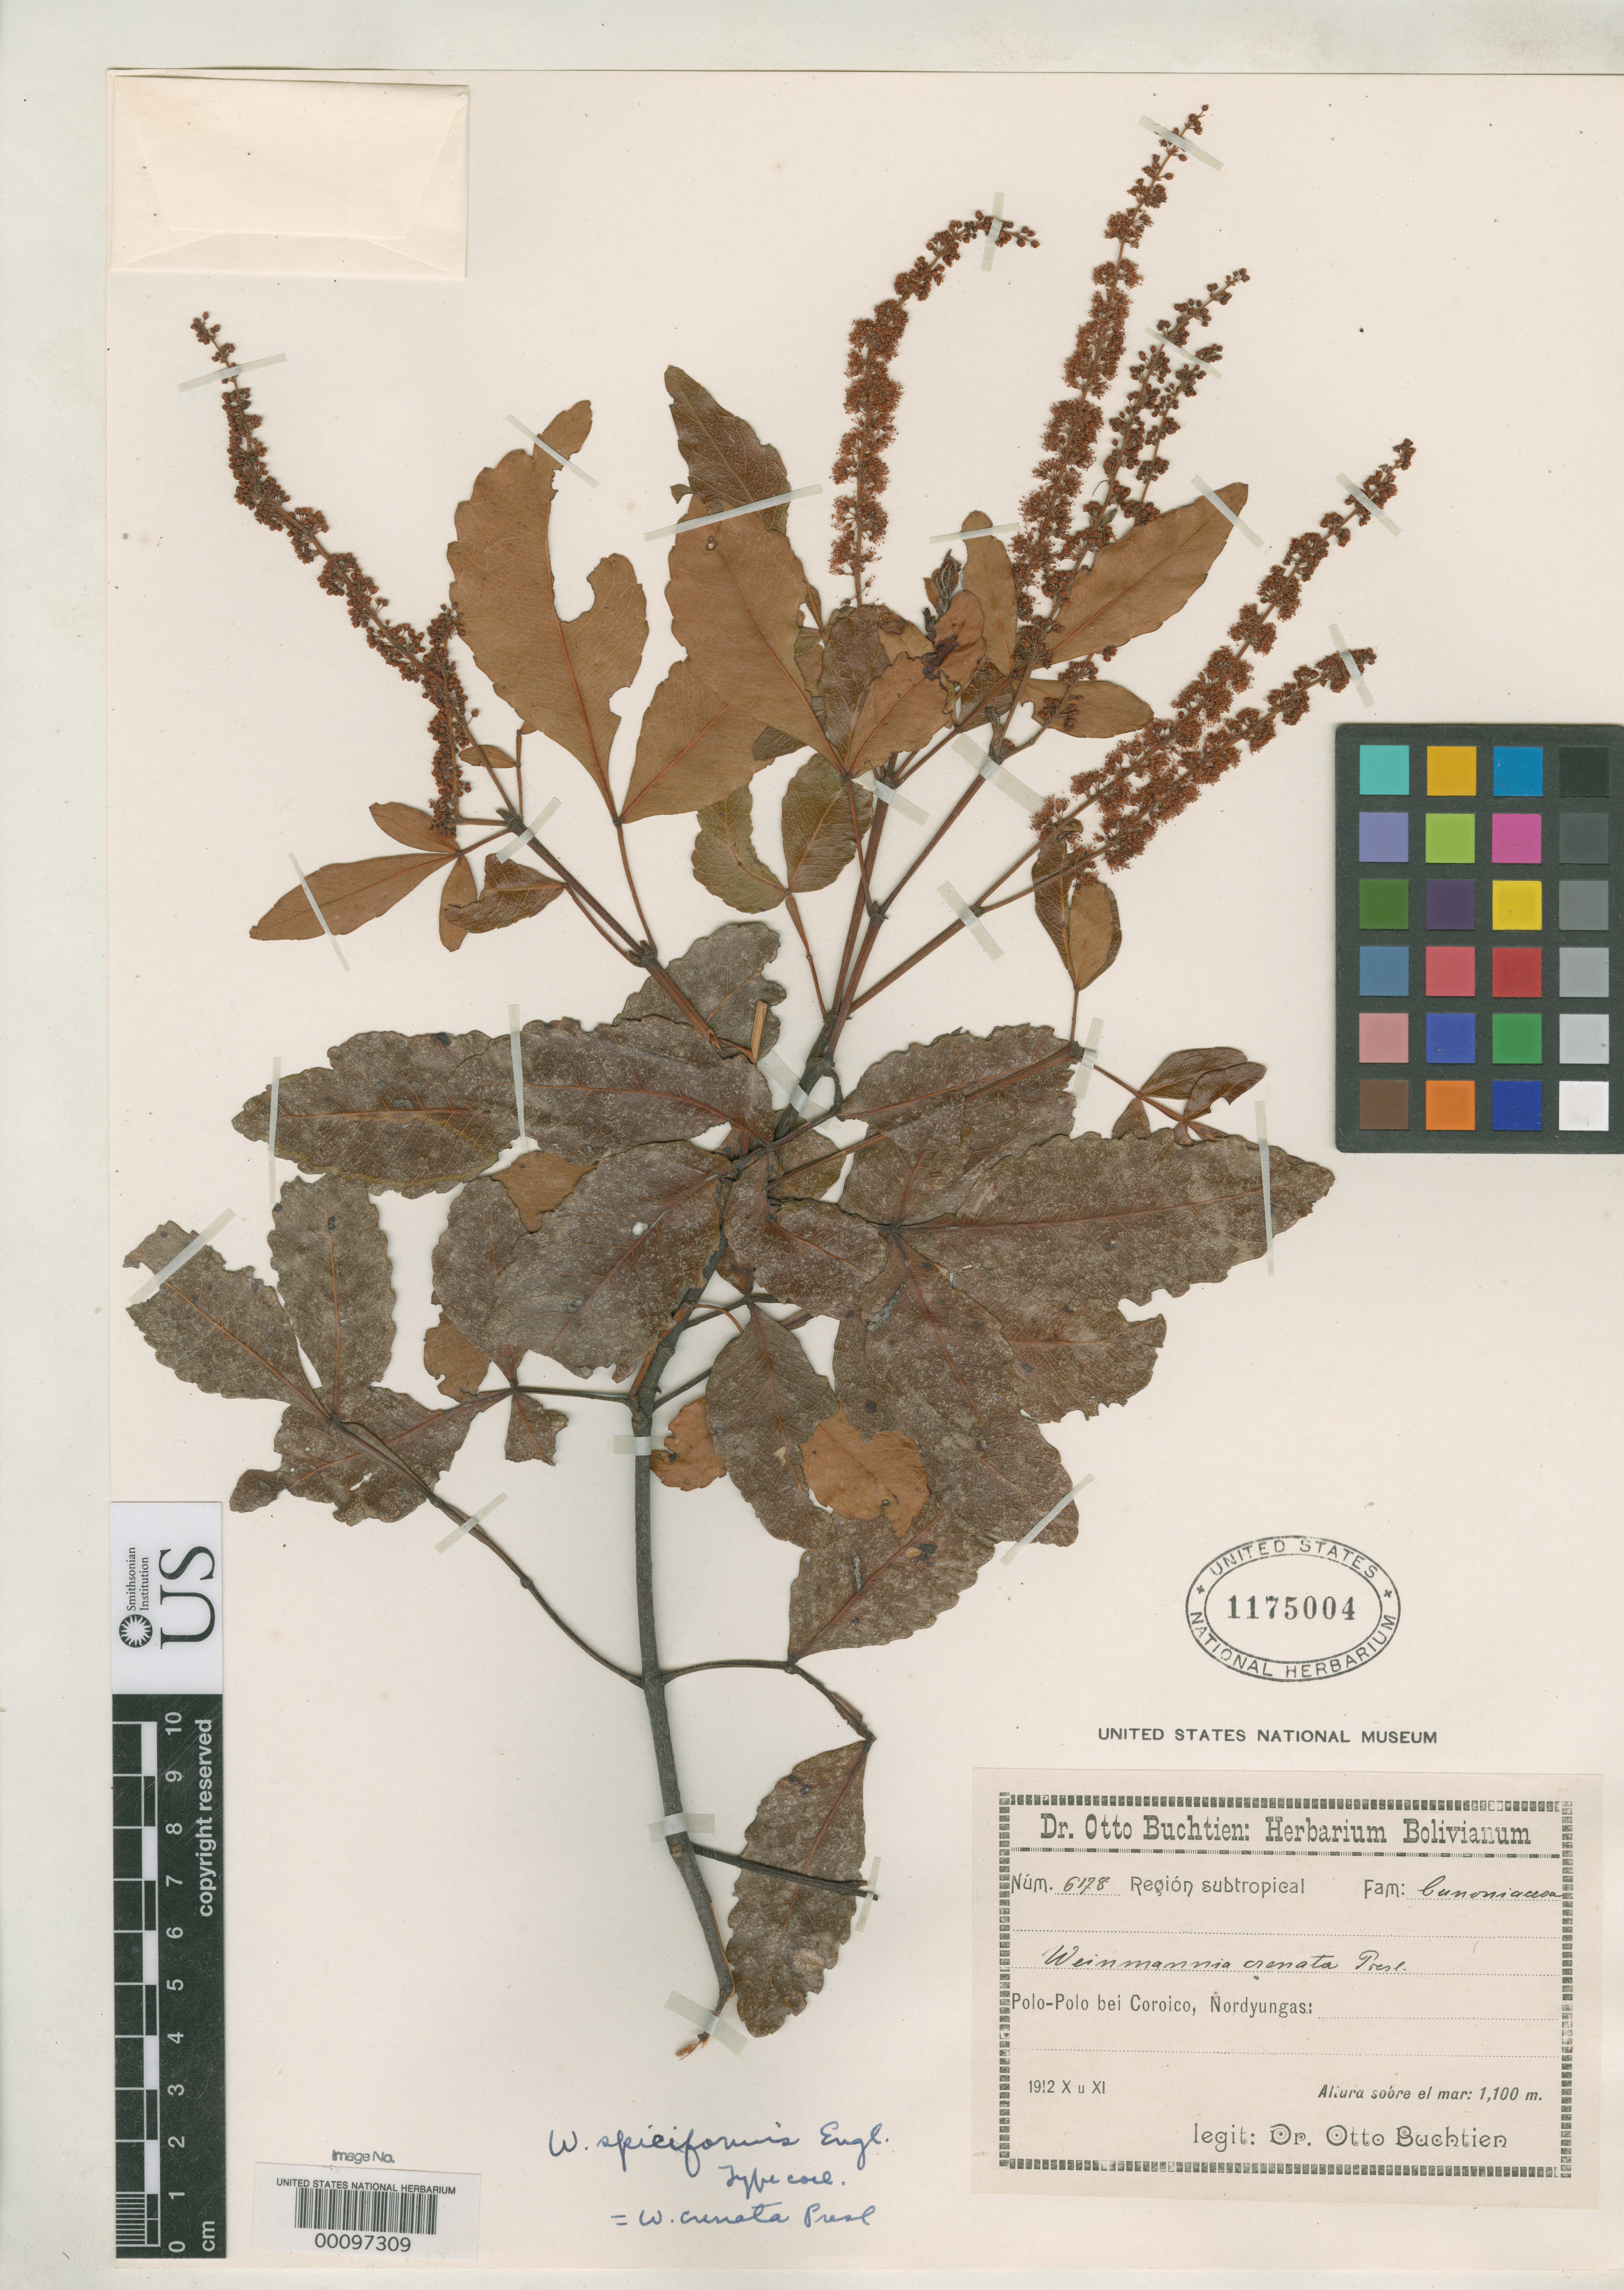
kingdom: Plantae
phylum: Tracheophyta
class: Magnoliopsida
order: Oxalidales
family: Cunoniaceae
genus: Weinmannia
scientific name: Weinmannia spiciformis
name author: Engl. in Engl. & Prantl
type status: Type Collection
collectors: O. Buchtien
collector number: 6178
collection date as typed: Oct 1912 to -- Nov 1912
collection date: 1912-10/1912-11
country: Bolivia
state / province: La Paz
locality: Coroico, Nor Yungas.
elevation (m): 1100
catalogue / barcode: US 1175004